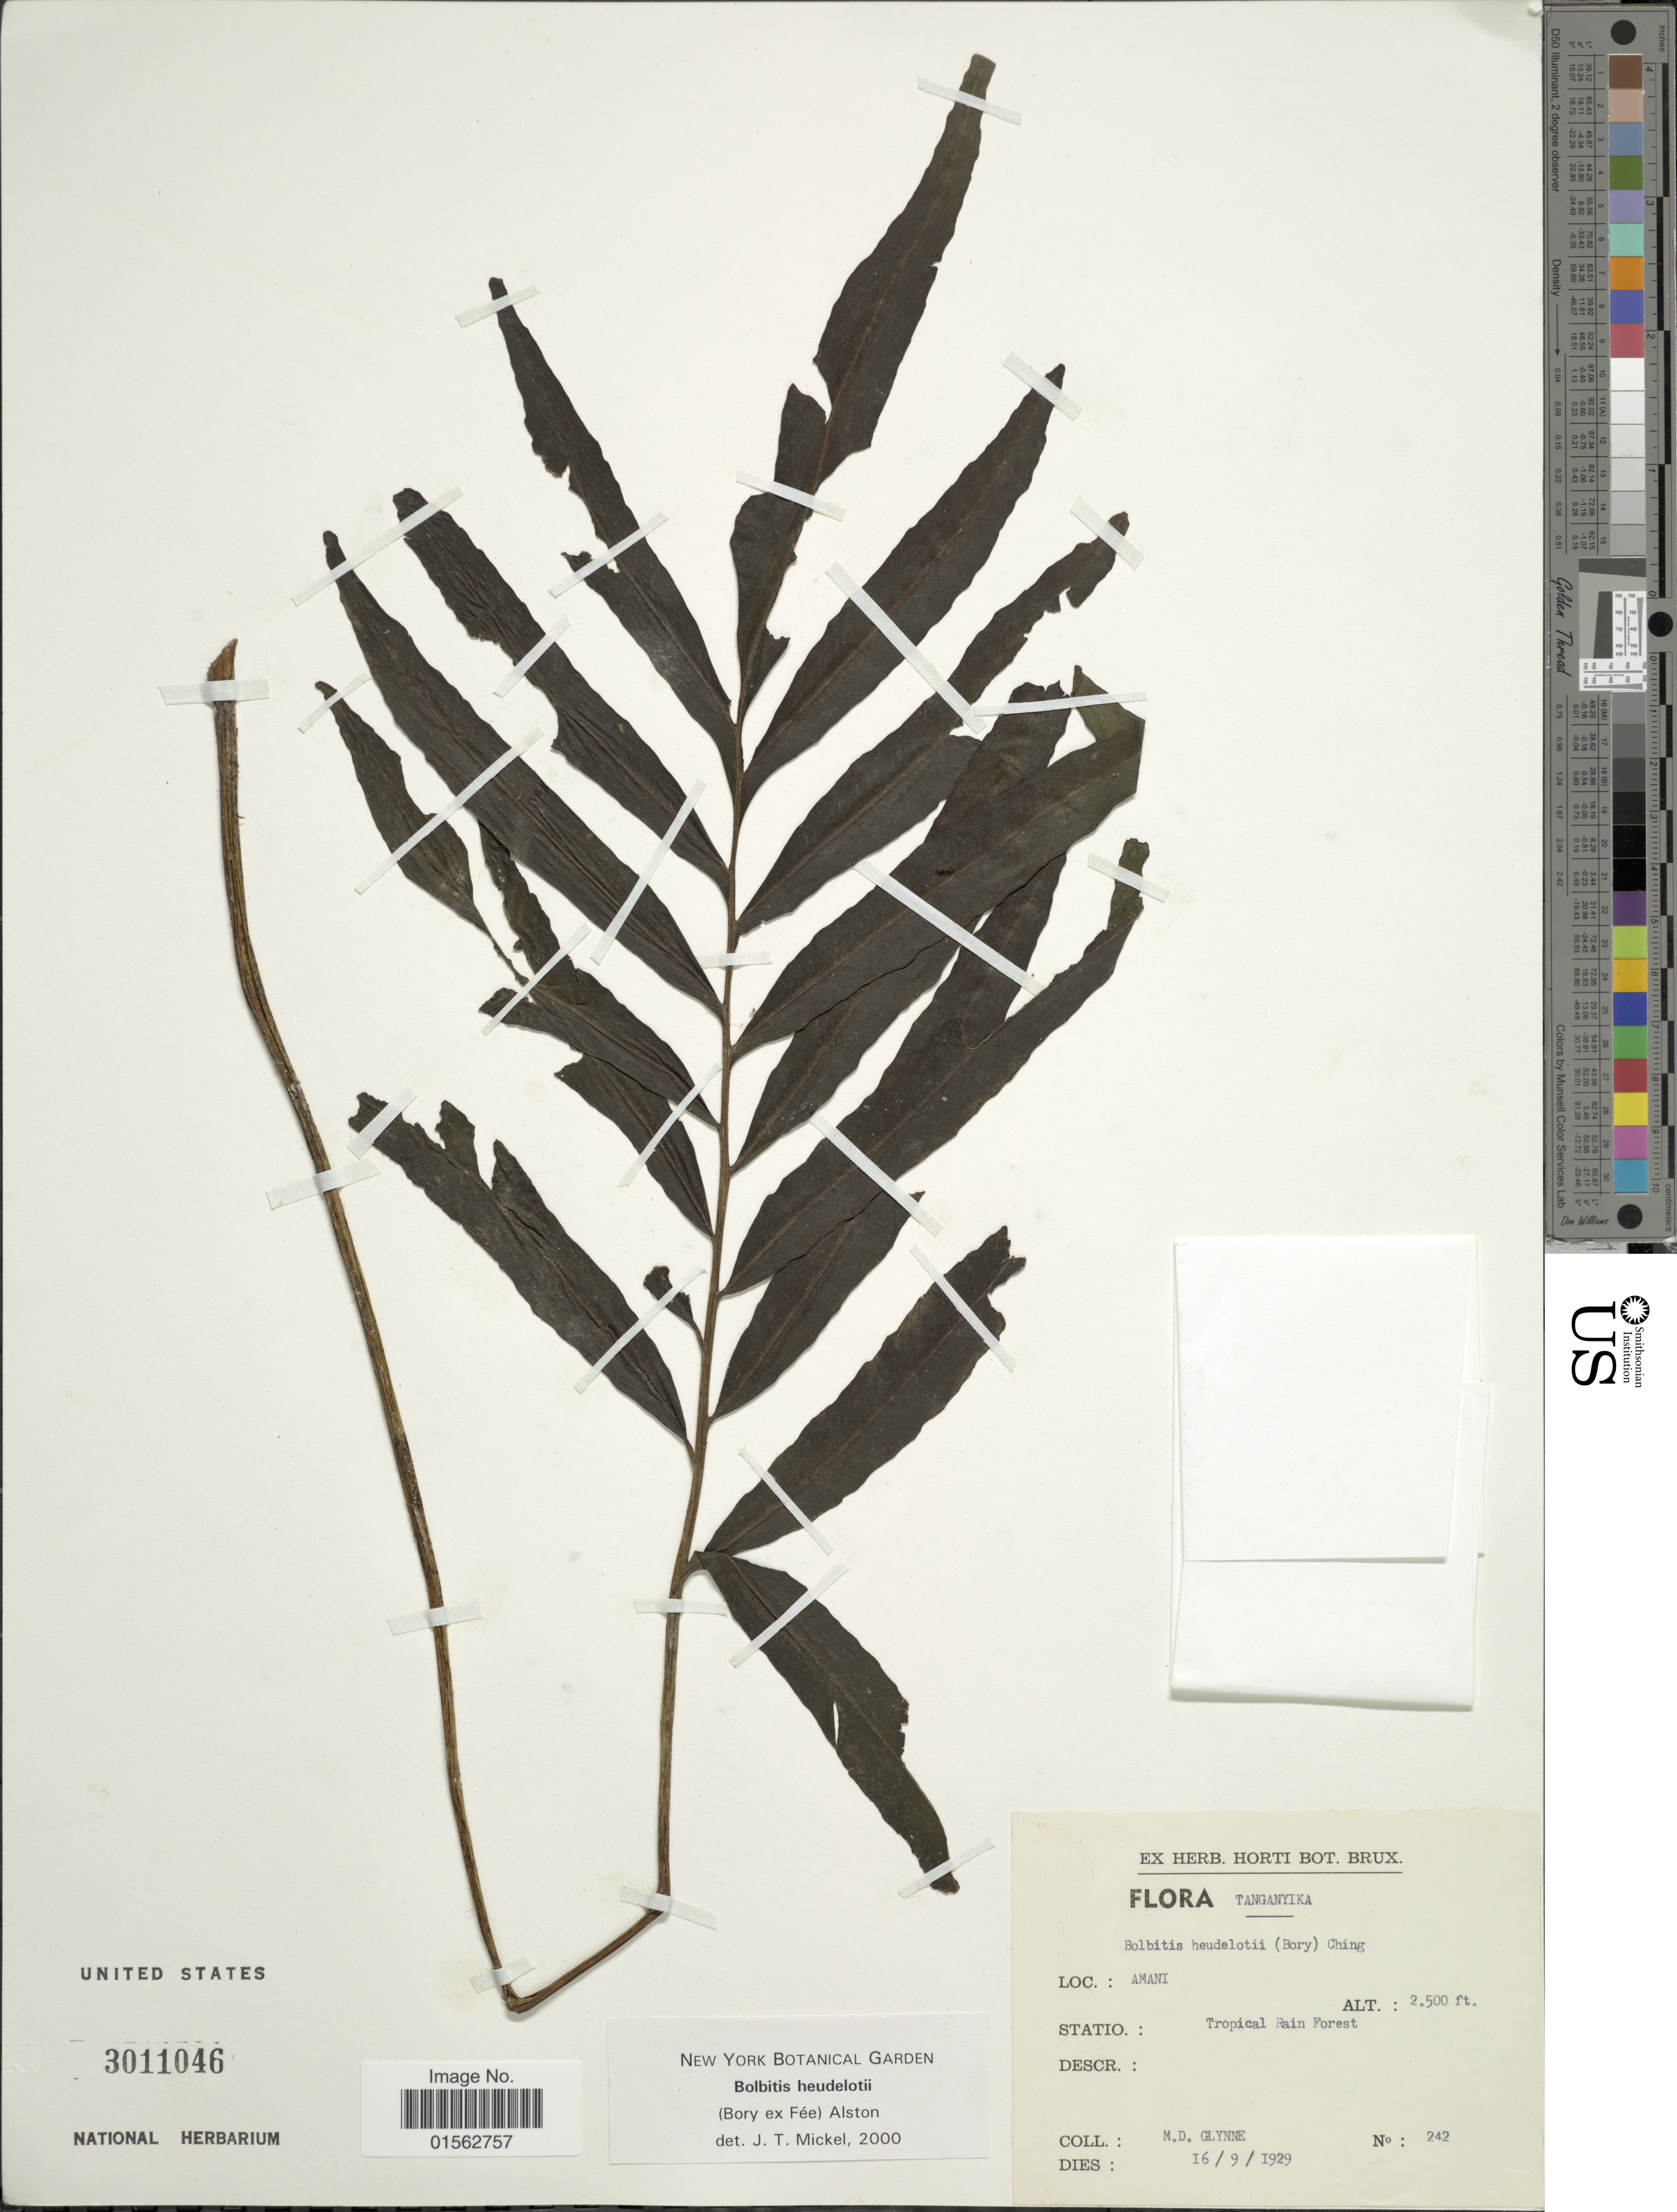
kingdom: Plantae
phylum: Tracheophyta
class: Polypodiopsida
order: Polypodiales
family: Dryopteridaceae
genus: Bolbitis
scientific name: Bolbitis heudelotii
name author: (Bory ex Fée) Alston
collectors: M. Glynne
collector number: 242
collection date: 1929-09-16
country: Tanzania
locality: Tanganyika, Amani, Tropical Rain Forest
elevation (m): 762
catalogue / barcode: US 3011046